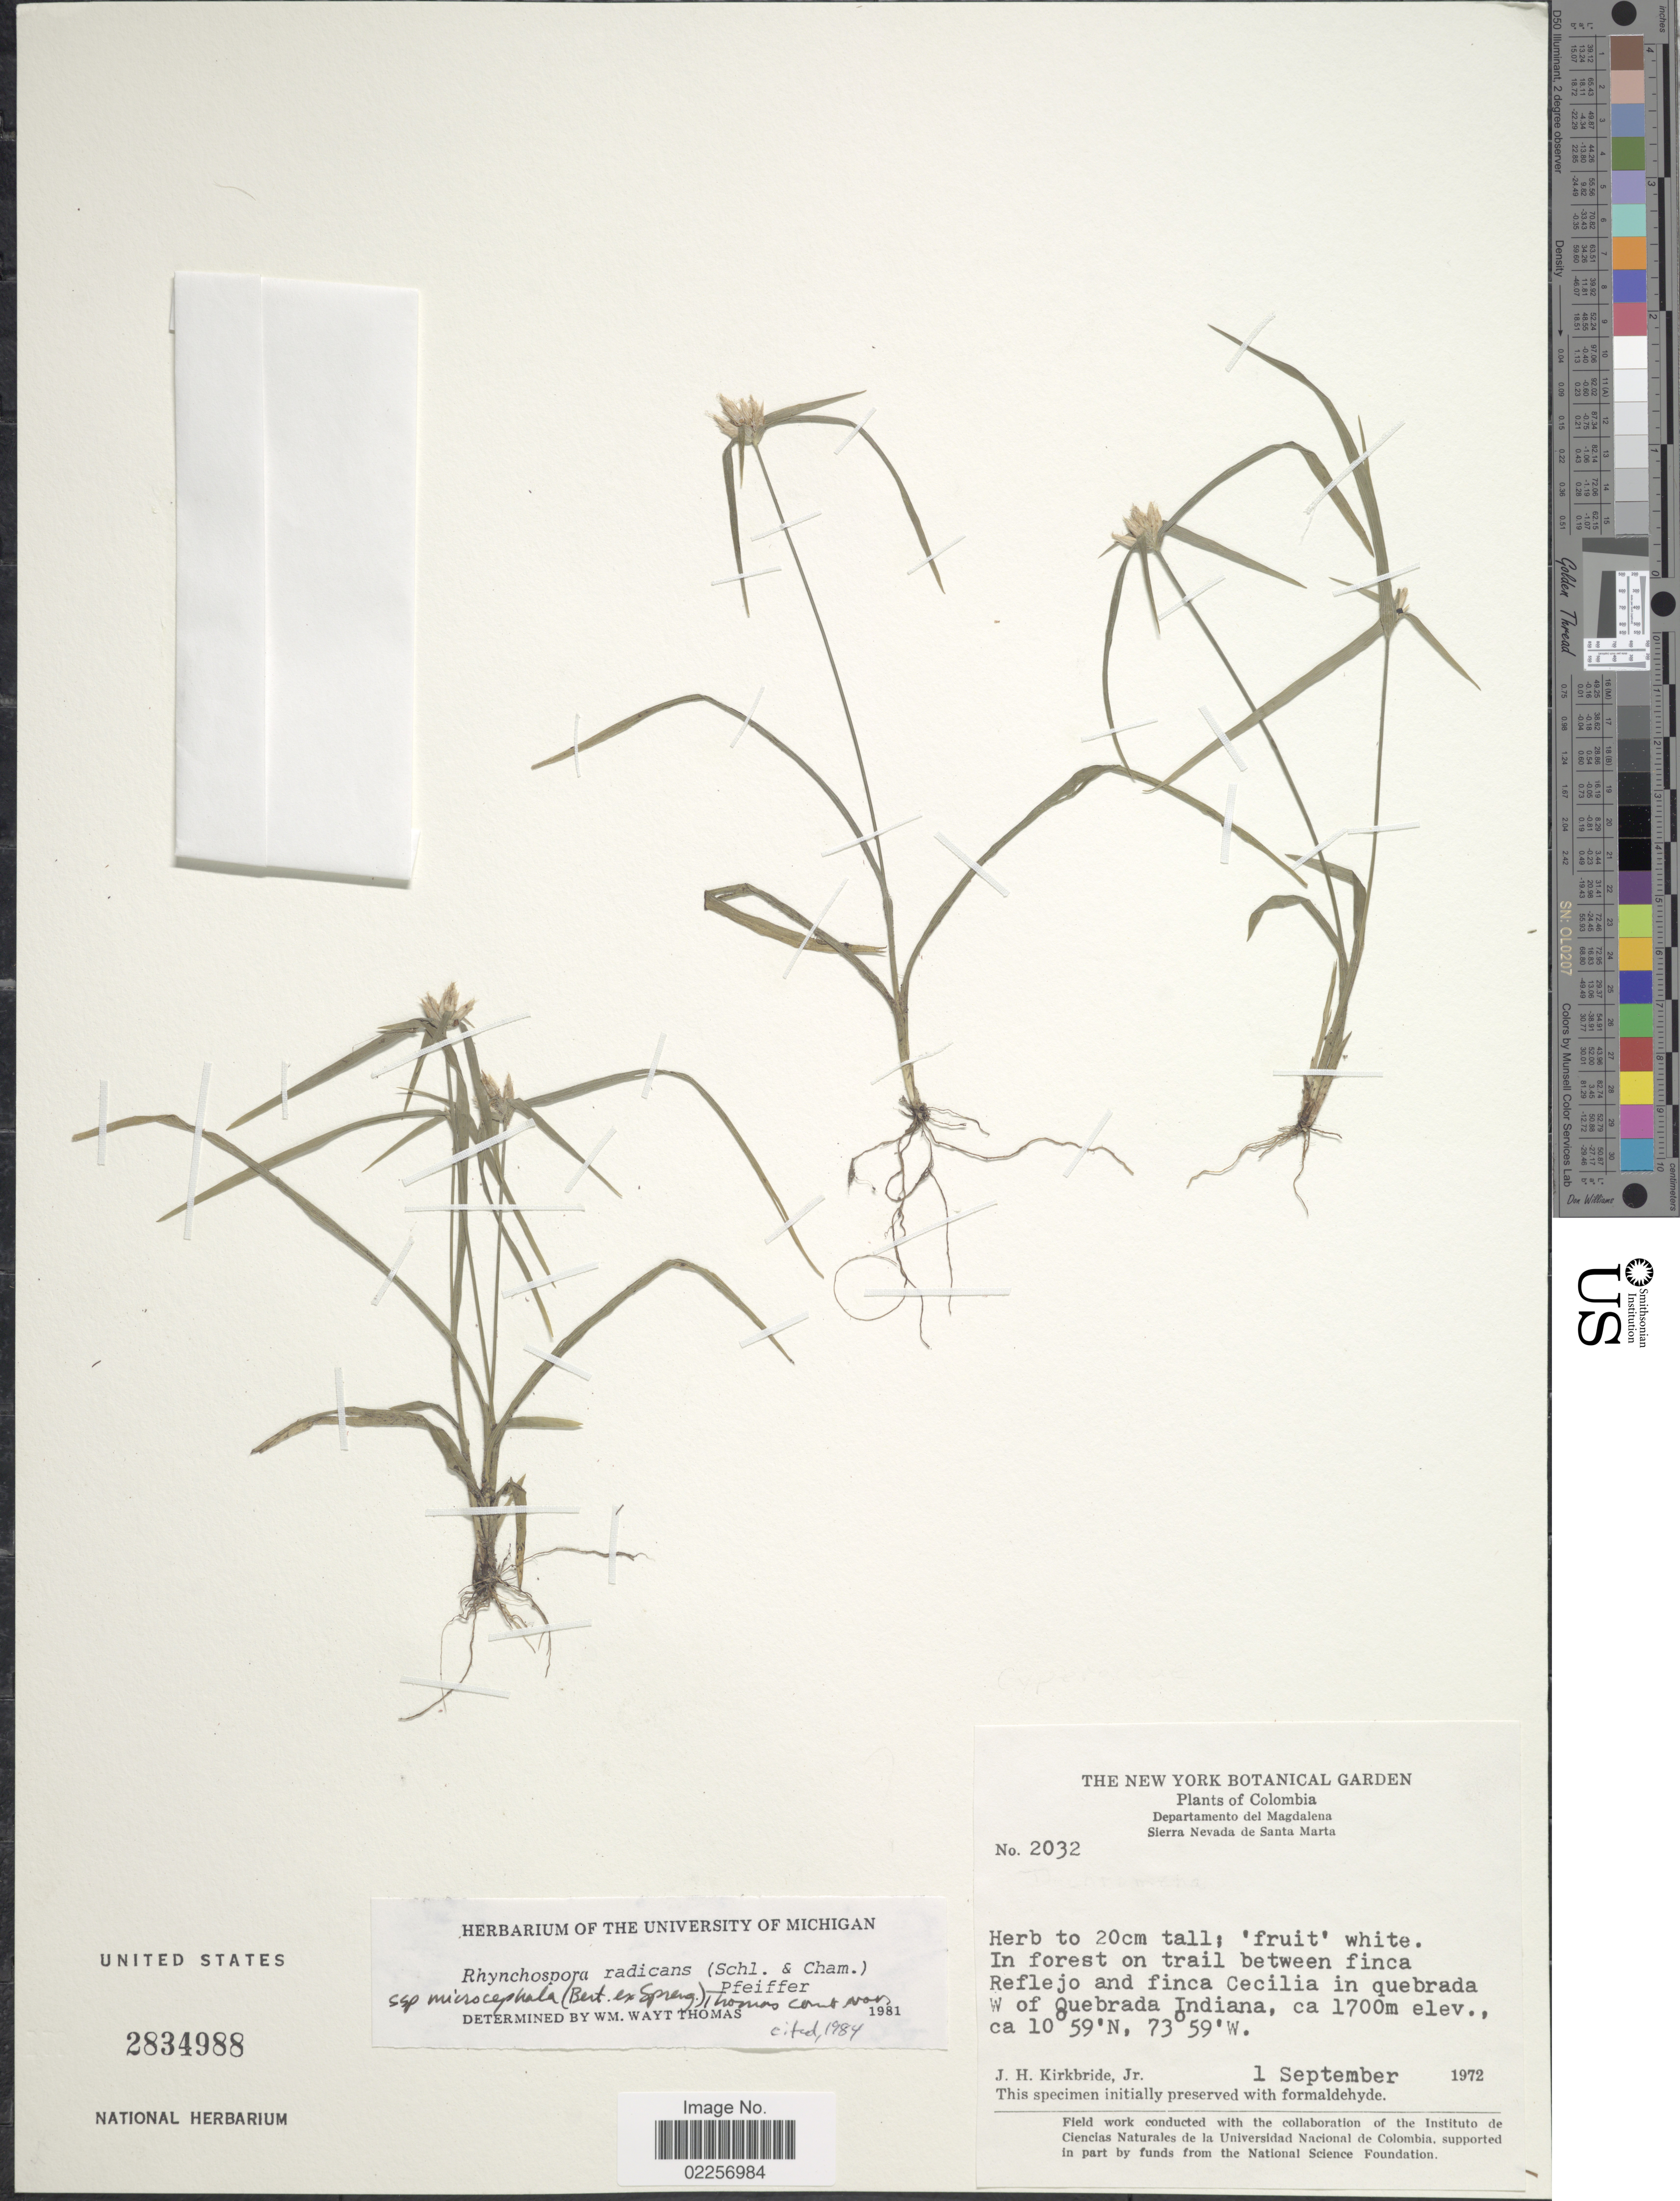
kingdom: Plantae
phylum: Tracheophyta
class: Liliopsida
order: Poales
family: Cyperaceae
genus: Rhynchospora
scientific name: Rhynchospora radicans subsp. microcephala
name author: (Bertero ex Spreng.) W.W. Thomas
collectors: J. H. Kirkbride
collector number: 2032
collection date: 1972-09-01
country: Colombia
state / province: Magdalena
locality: Sierra Nevada de Santa Marta. Reflejo and finca Cecilia in quebrada W of Quebrada Indiana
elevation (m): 1700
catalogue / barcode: US 2834988